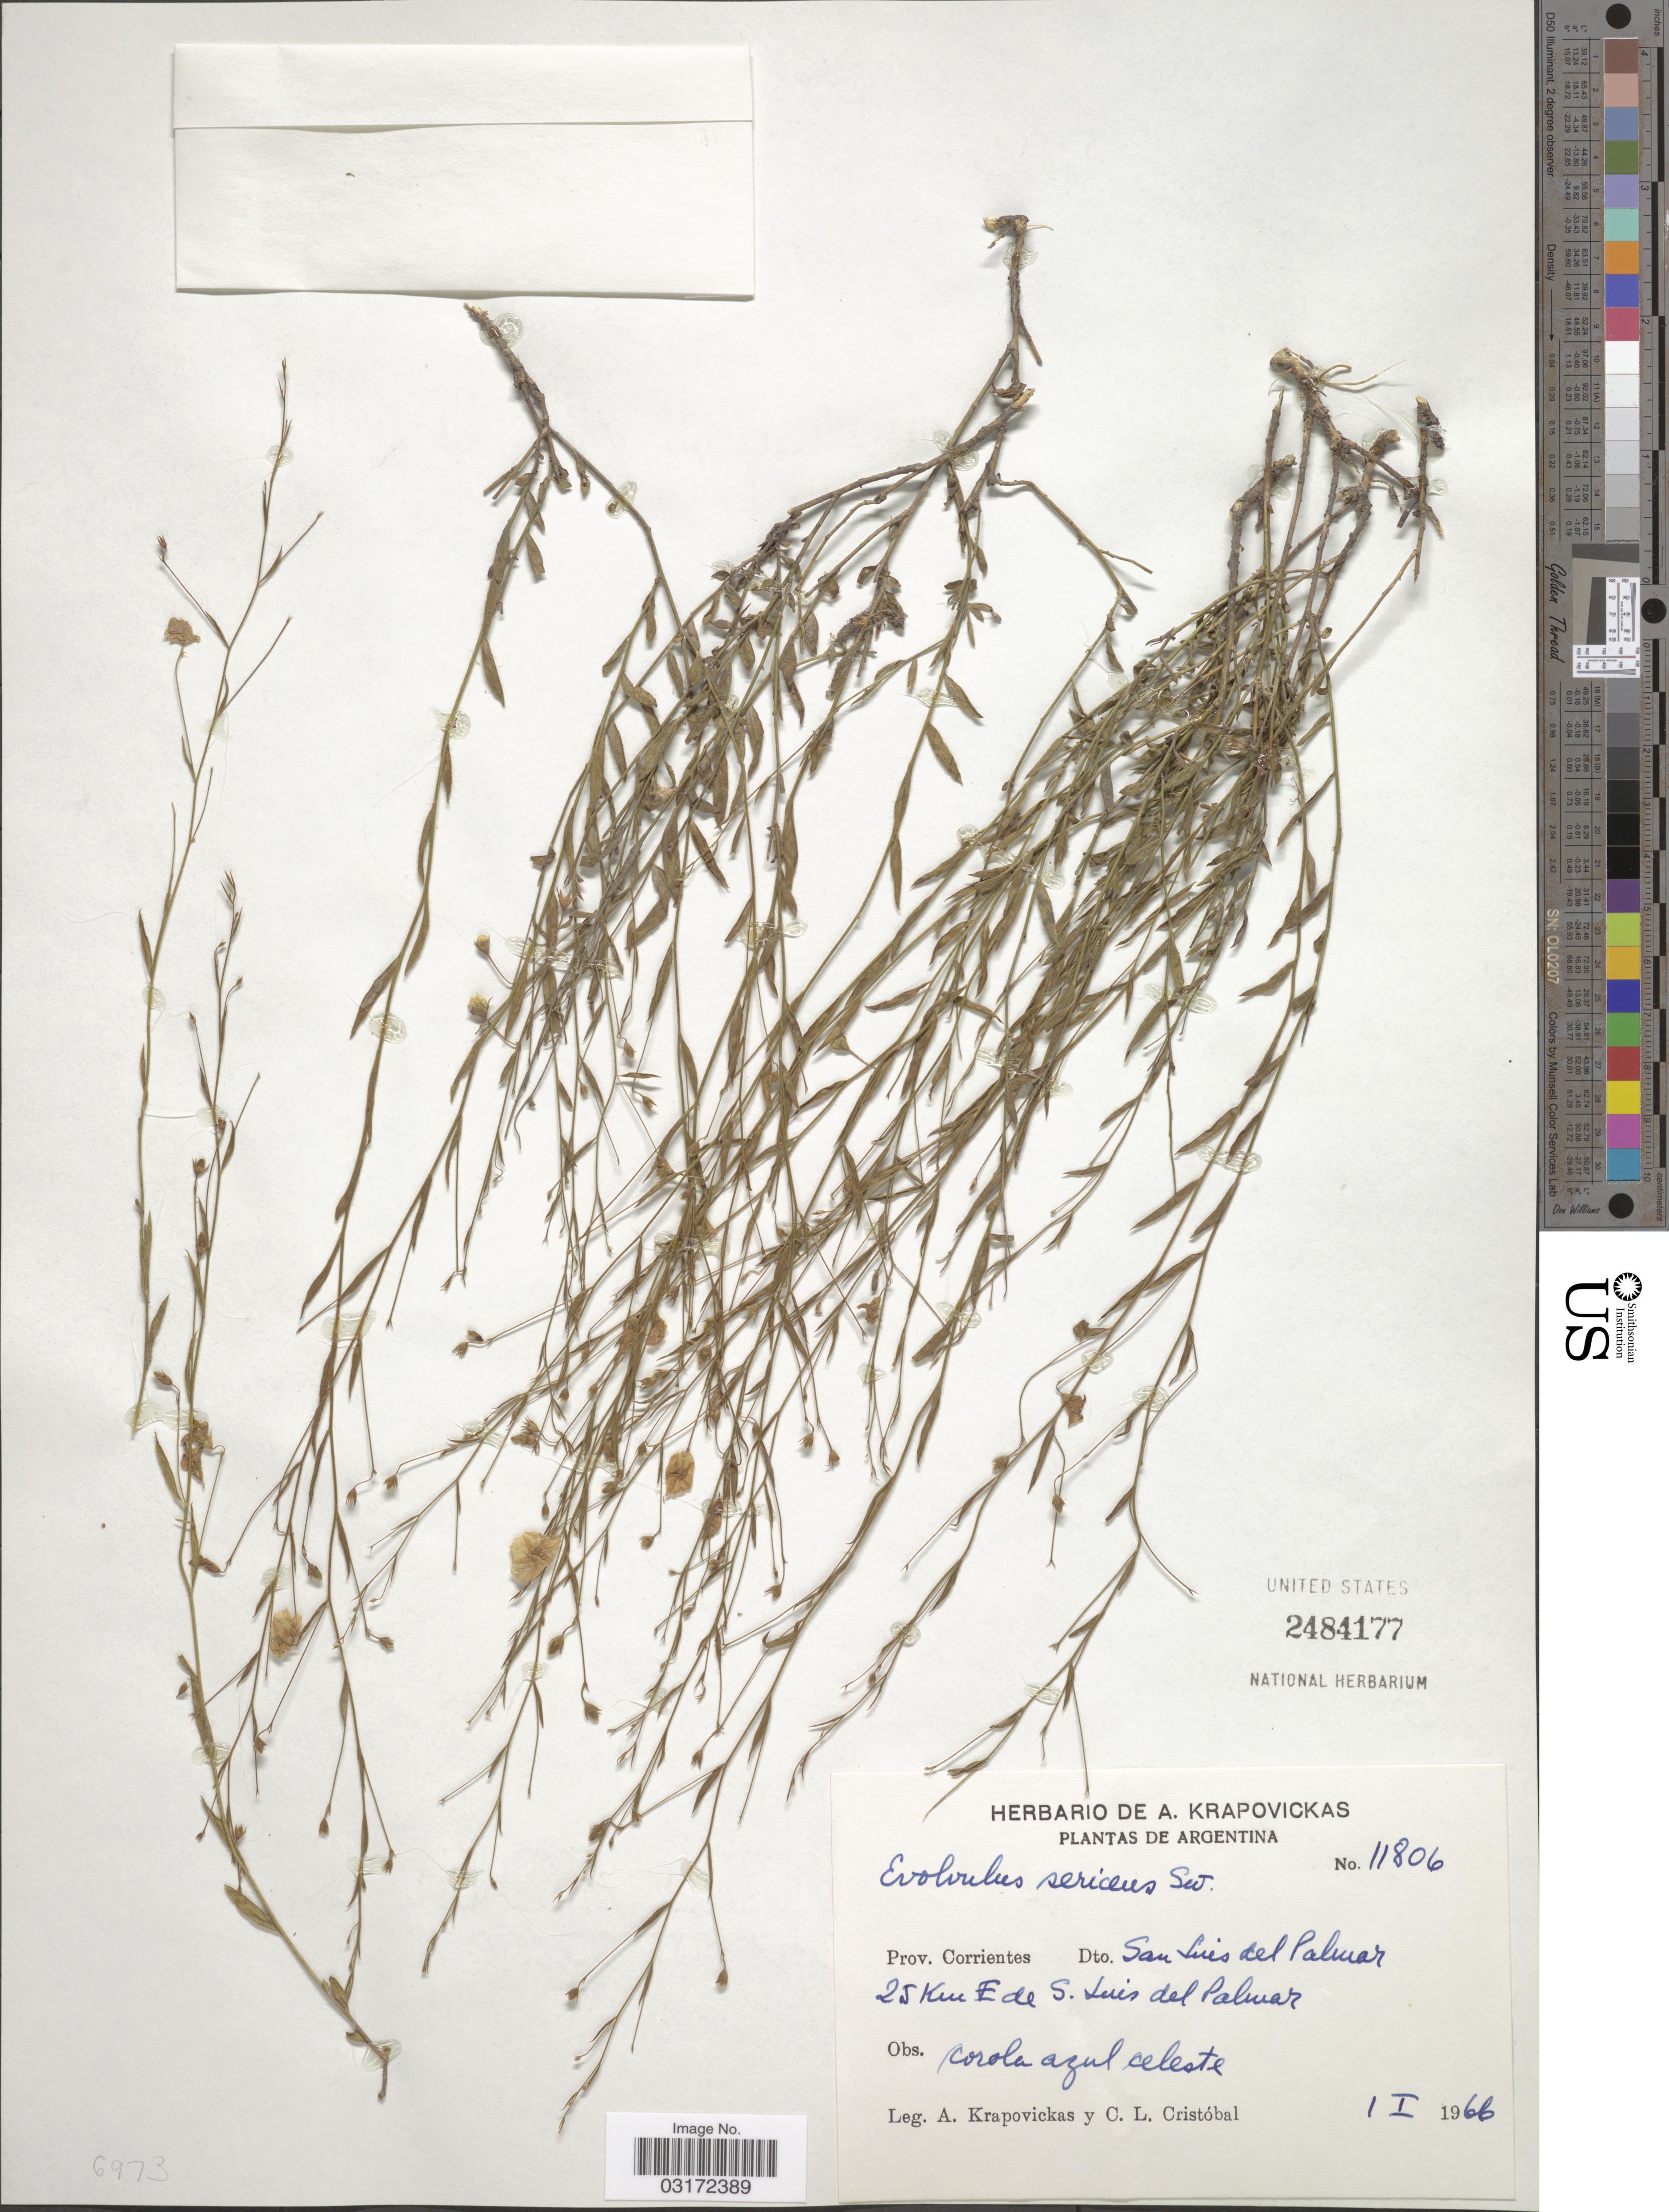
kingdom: Plantae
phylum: Tracheophyta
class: Magnoliopsida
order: Solanales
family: Convolvulaceae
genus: Evolvulus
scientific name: Evolvulus sericeus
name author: Sw.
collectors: A. Krapovickas & C. L. Cristóbal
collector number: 11806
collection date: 1966-01-01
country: Argentina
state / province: Corrientes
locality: Dto. San Luis del Palmar, 25 Km E de S. Luis del Palmar.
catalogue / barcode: US 2484177